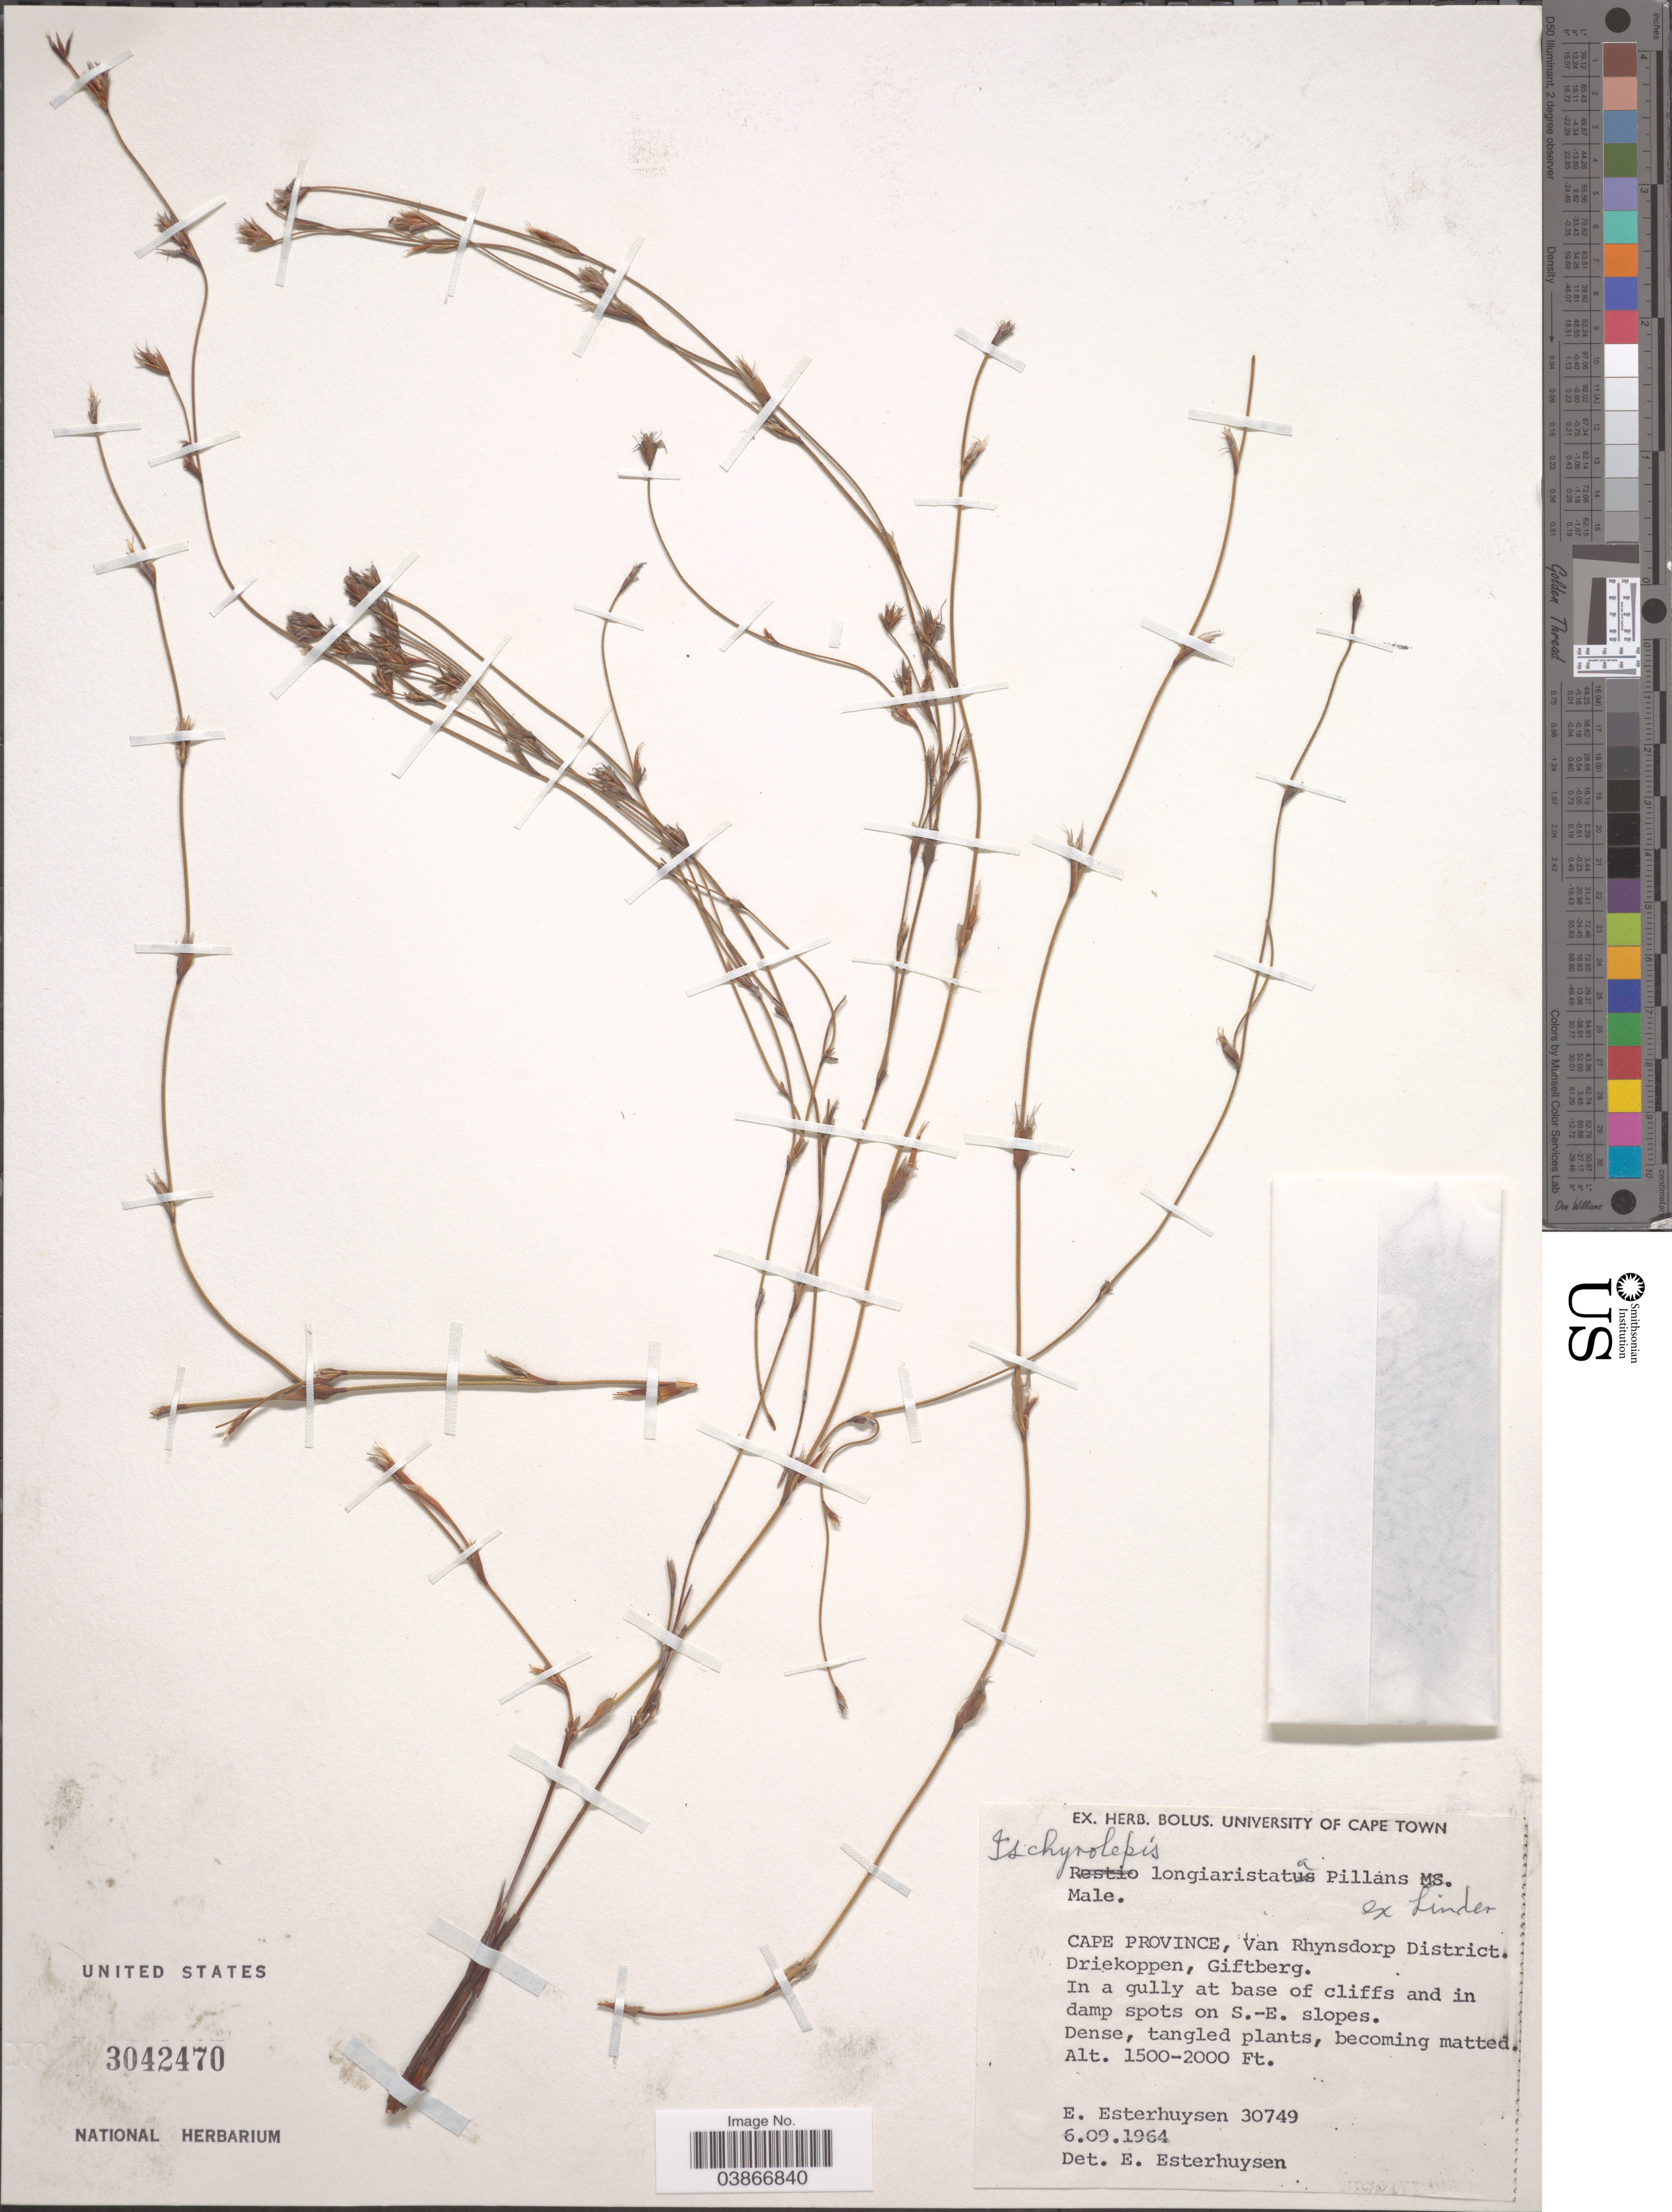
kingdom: Plantae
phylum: Tracheophyta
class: Liliopsida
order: Poales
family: Restionaceae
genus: Restio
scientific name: Restio longiaristatus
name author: (Pillans ex H.P. Linder) H.P. Linder & C.R. Hardy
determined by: Strong, Mark T., (BOT), Smithsonian Institution - National Museum of Natural History (UNITED STATES)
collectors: E. E. Esterhuysen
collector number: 30749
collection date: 1964-09-06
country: South Africa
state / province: Western Cape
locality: Van Rhynsdorp District. Driekoppen, Giftberg. On S.-E. slopes.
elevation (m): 457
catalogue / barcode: US 3042470